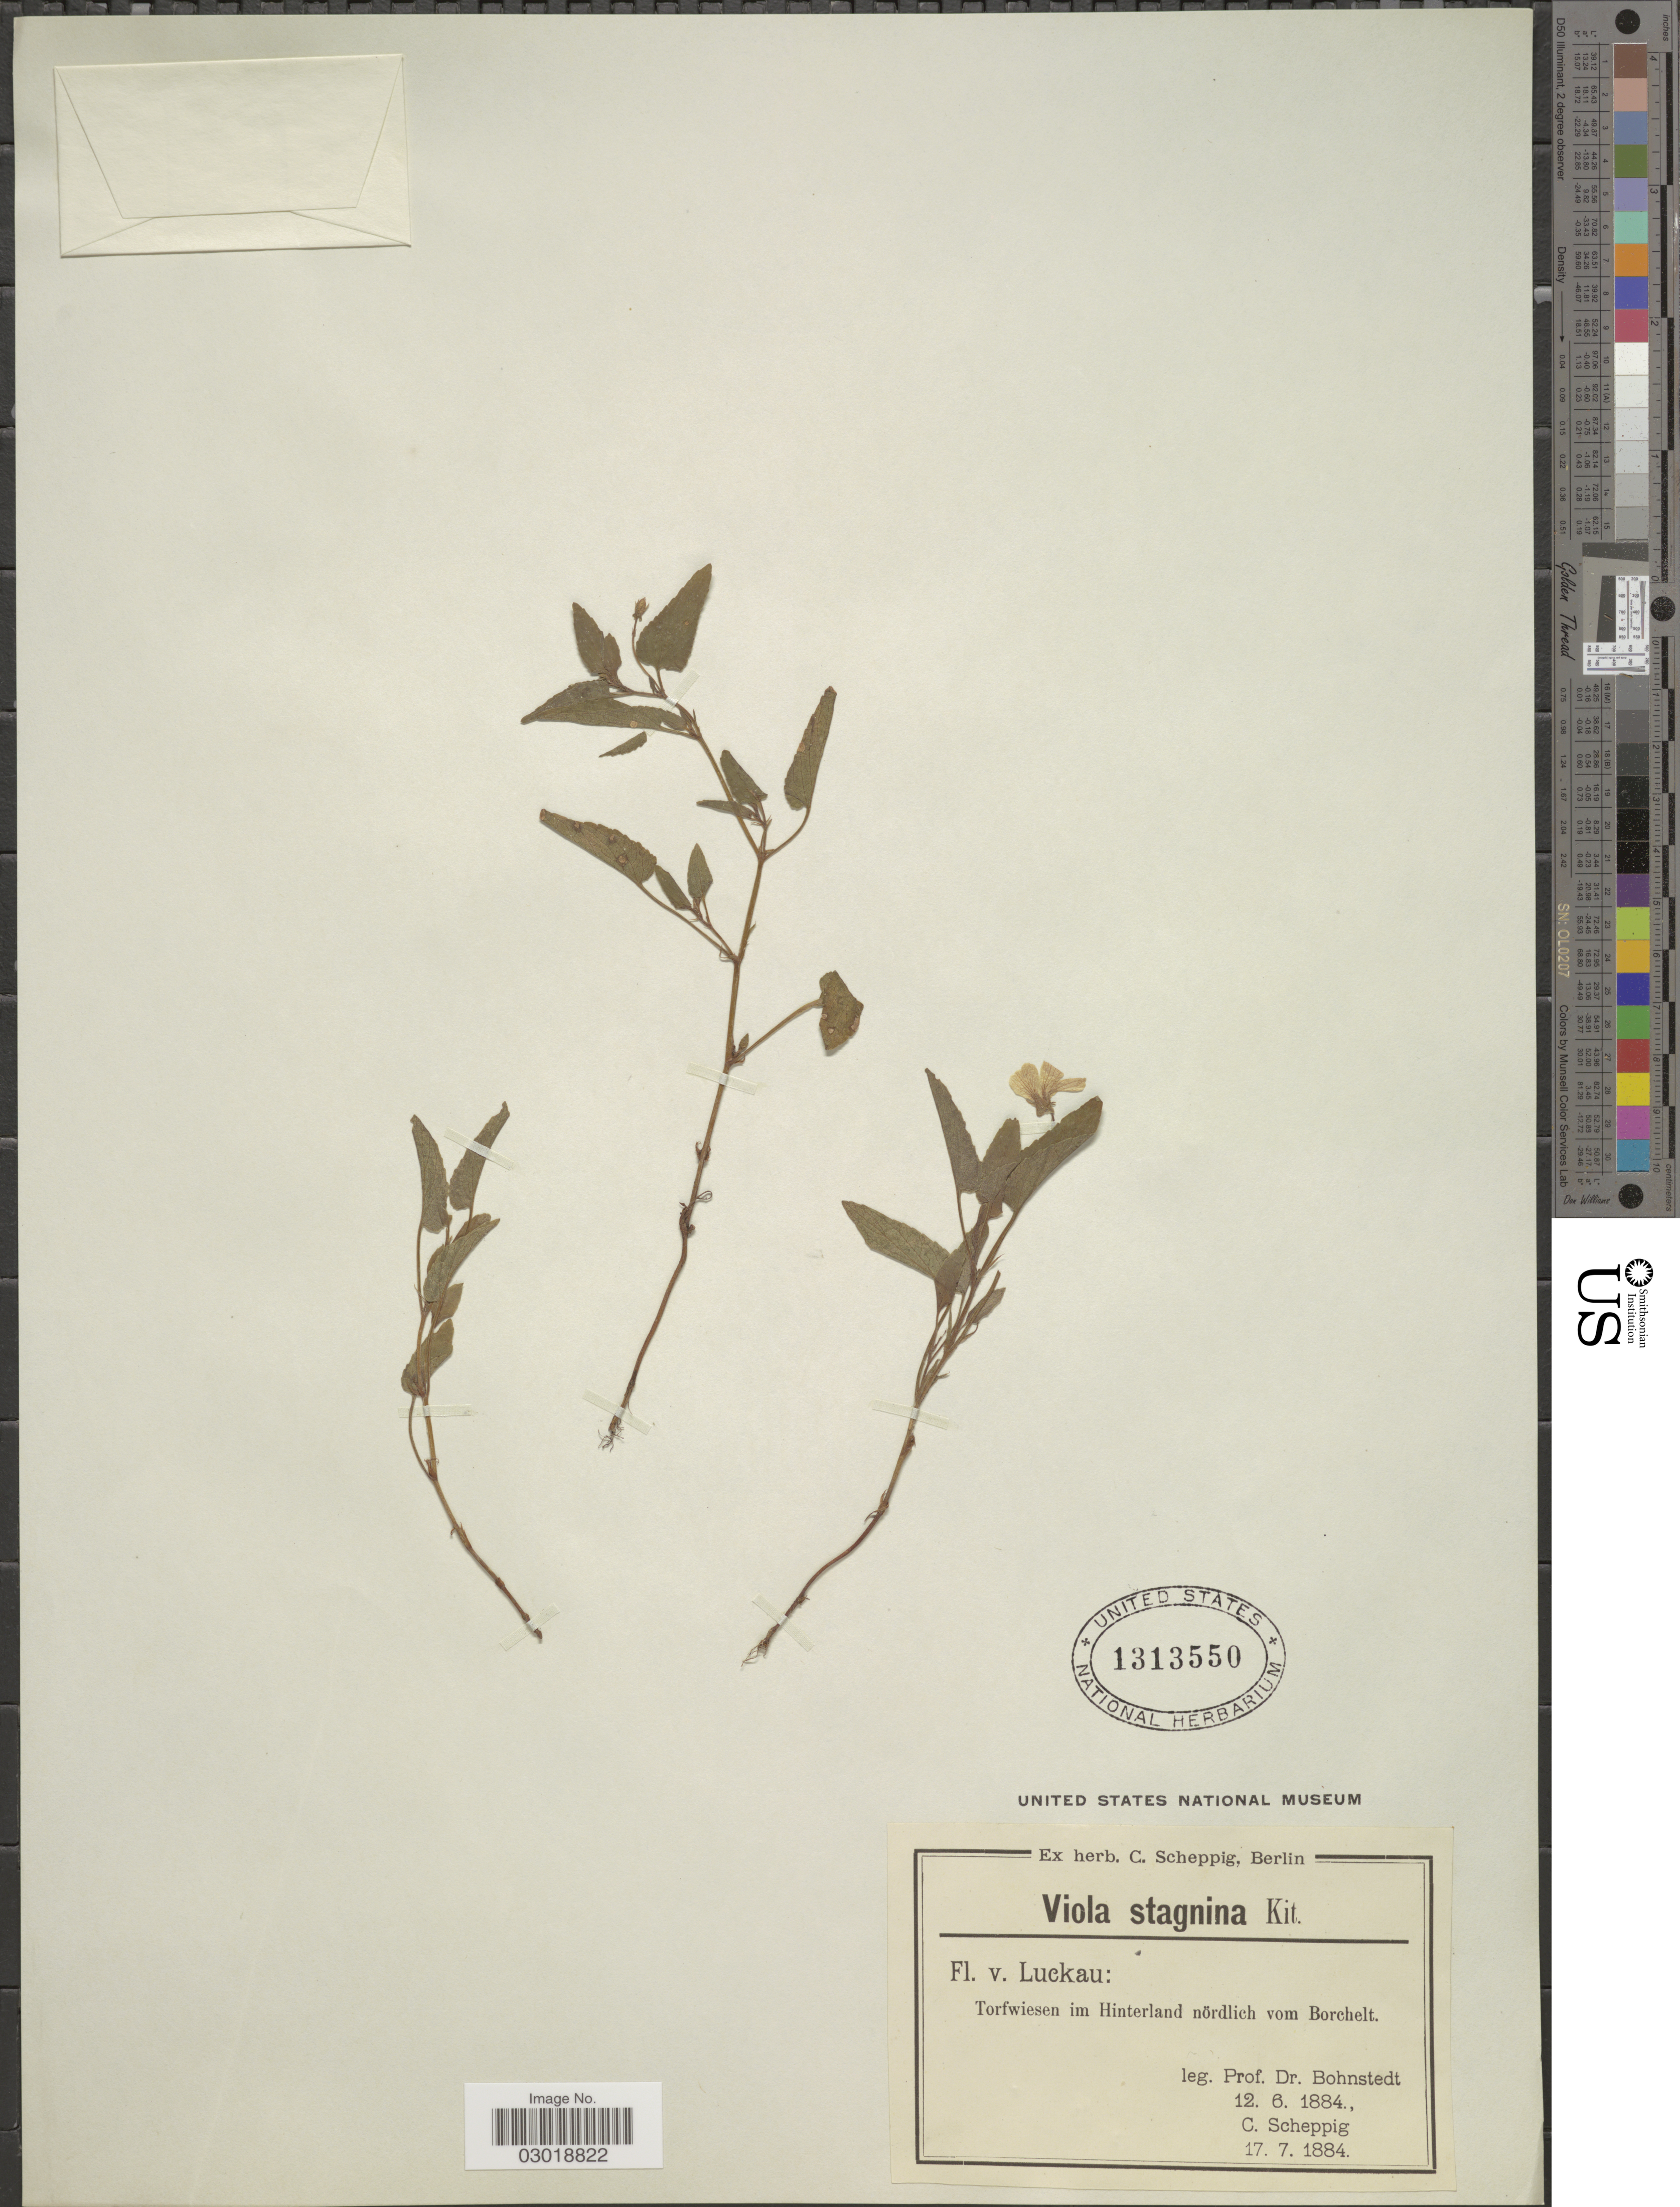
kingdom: Plantae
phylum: Tracheophyta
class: Magnoliopsida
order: Malpighiales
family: Violaceae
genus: Viola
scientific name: Viola persicifolia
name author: Schreb.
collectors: Bohnstedt & C. Scheppig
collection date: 1884-06-12/1884-07-17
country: Germany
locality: Luckau: Torfwiesen im Hinterland nördlich vom Borchelt.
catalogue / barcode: US 1313550